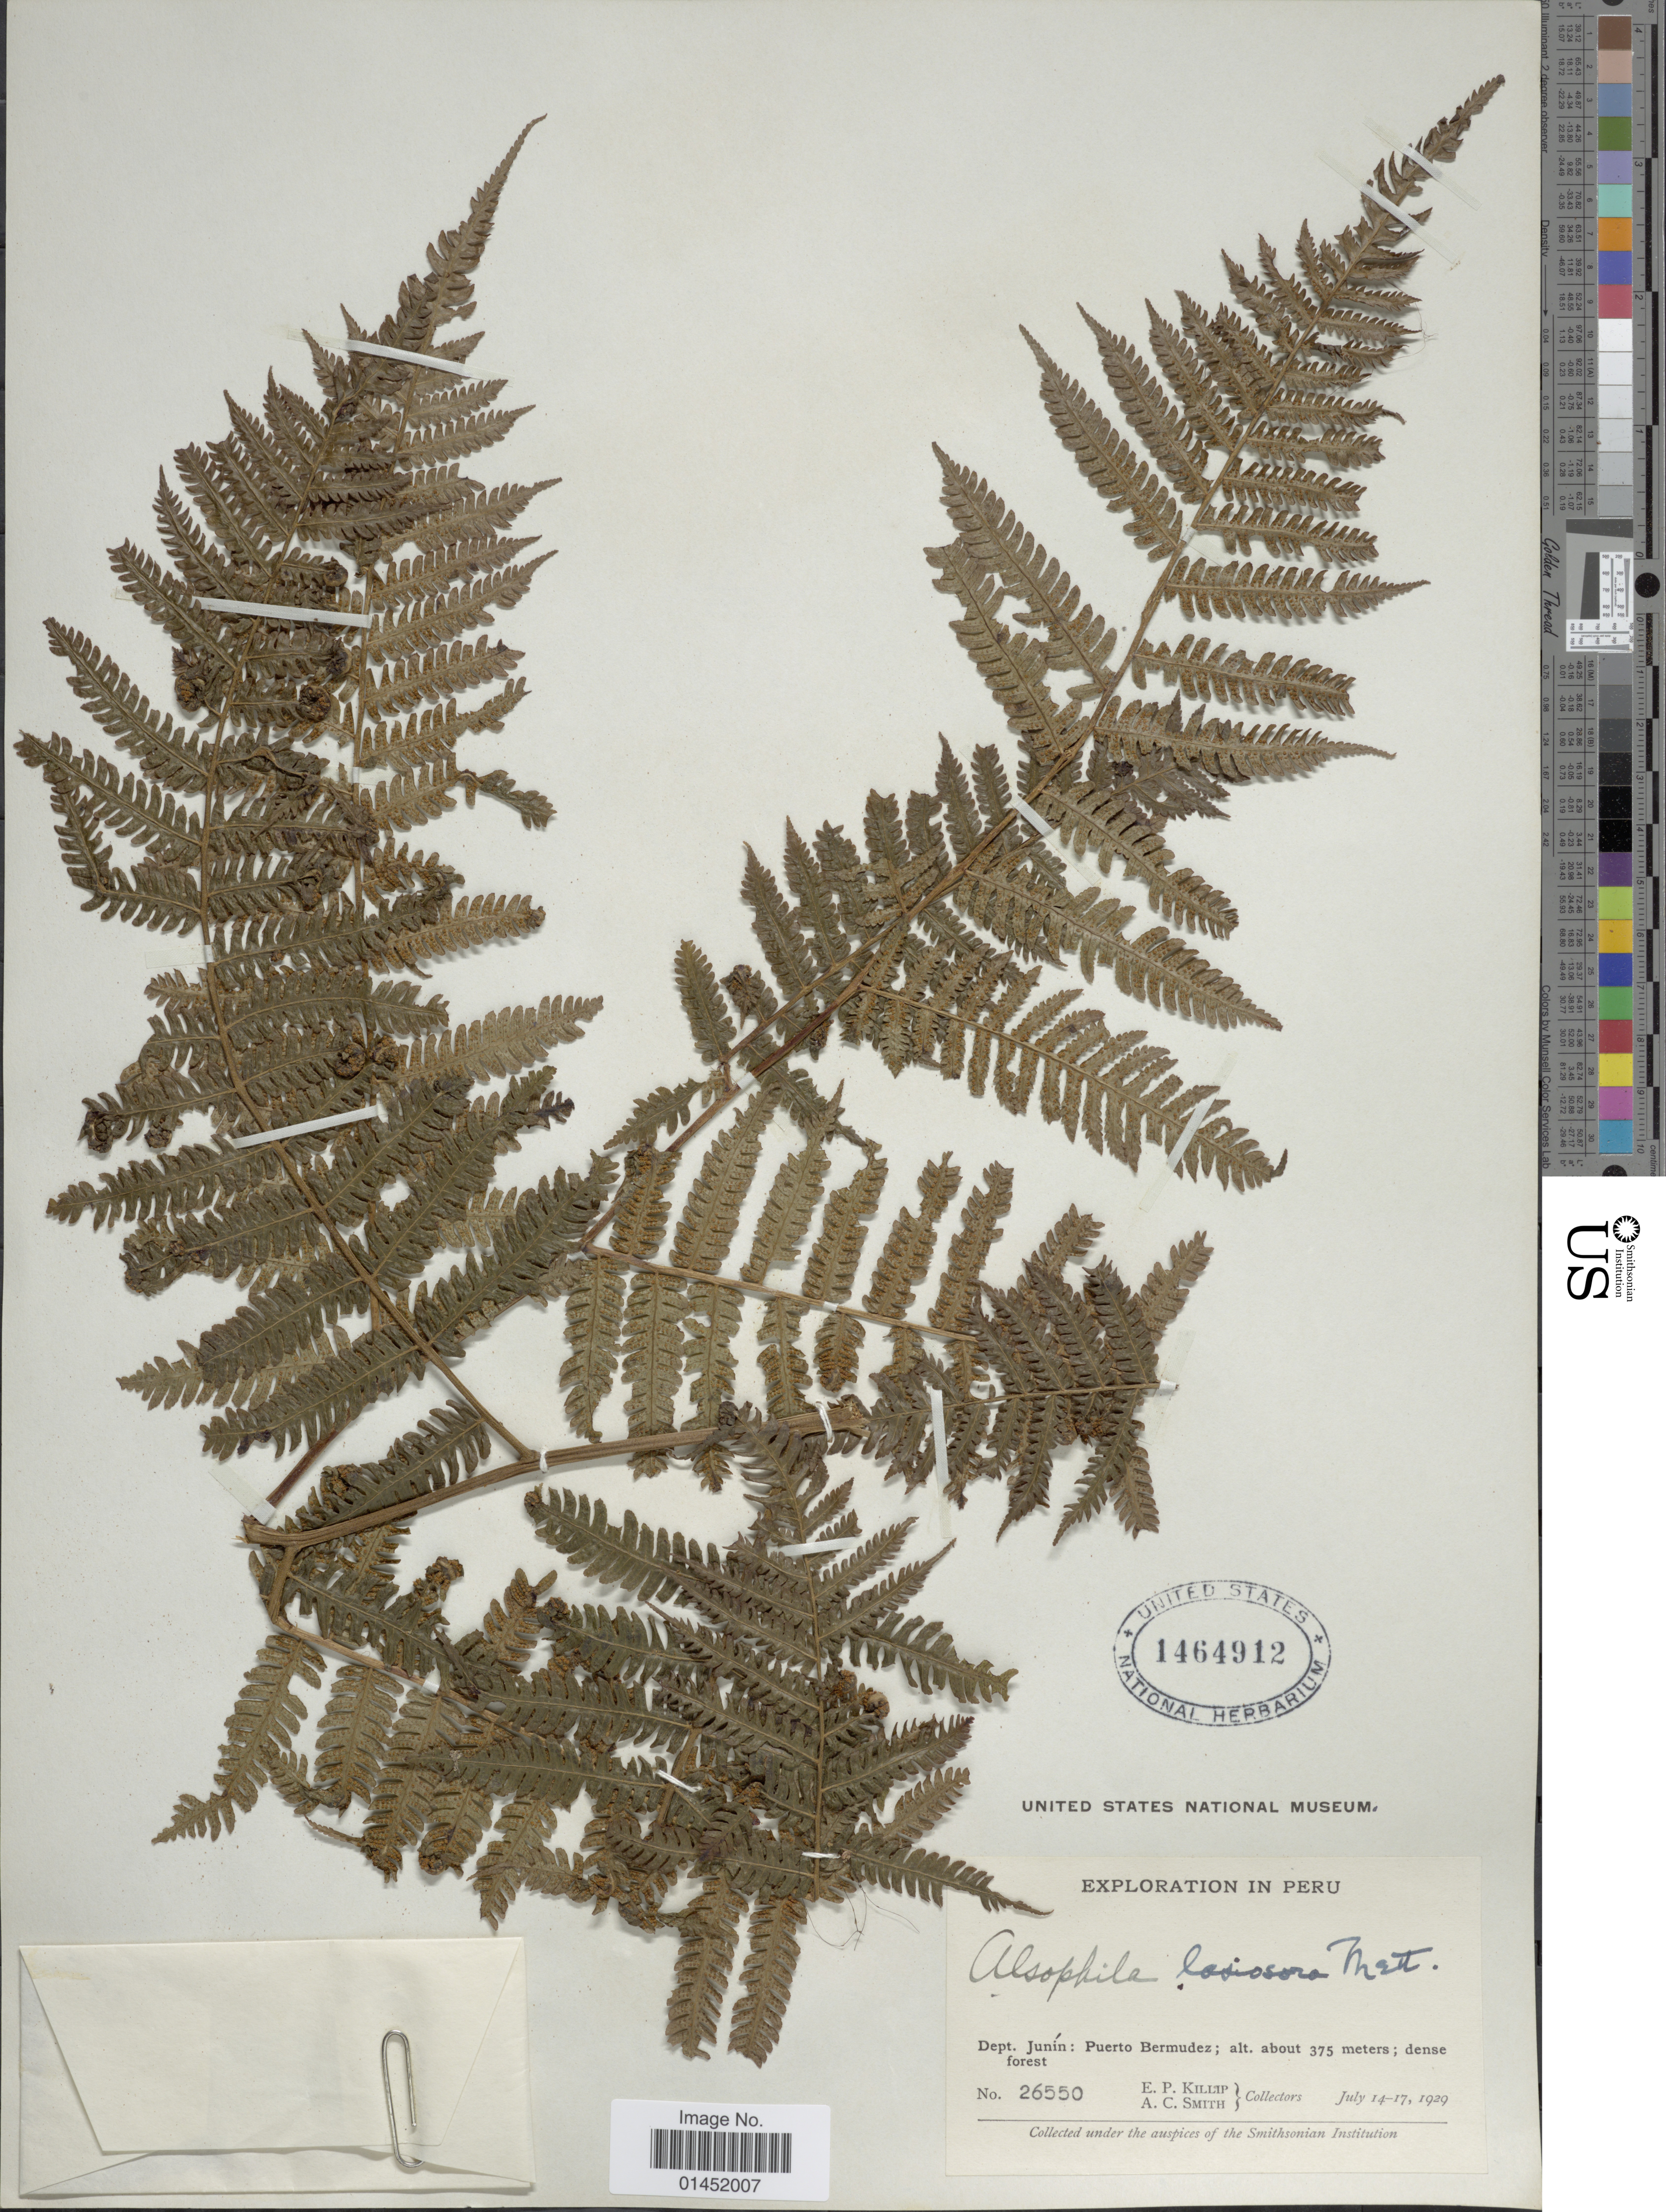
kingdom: Plantae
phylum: Tracheophyta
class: Polypodiopsida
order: Cyatheales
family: Cyatheaceae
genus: Cyathea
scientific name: Cyathea lasiosora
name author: (Mett. ex Kuhn) Domin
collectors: E. P. Killip & A. C. Smith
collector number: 26550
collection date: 1929-07-14/1929-07-17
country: Peru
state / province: Junín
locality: Dept. Junín: Puerto Bermudez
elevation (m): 375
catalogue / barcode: US 1464912